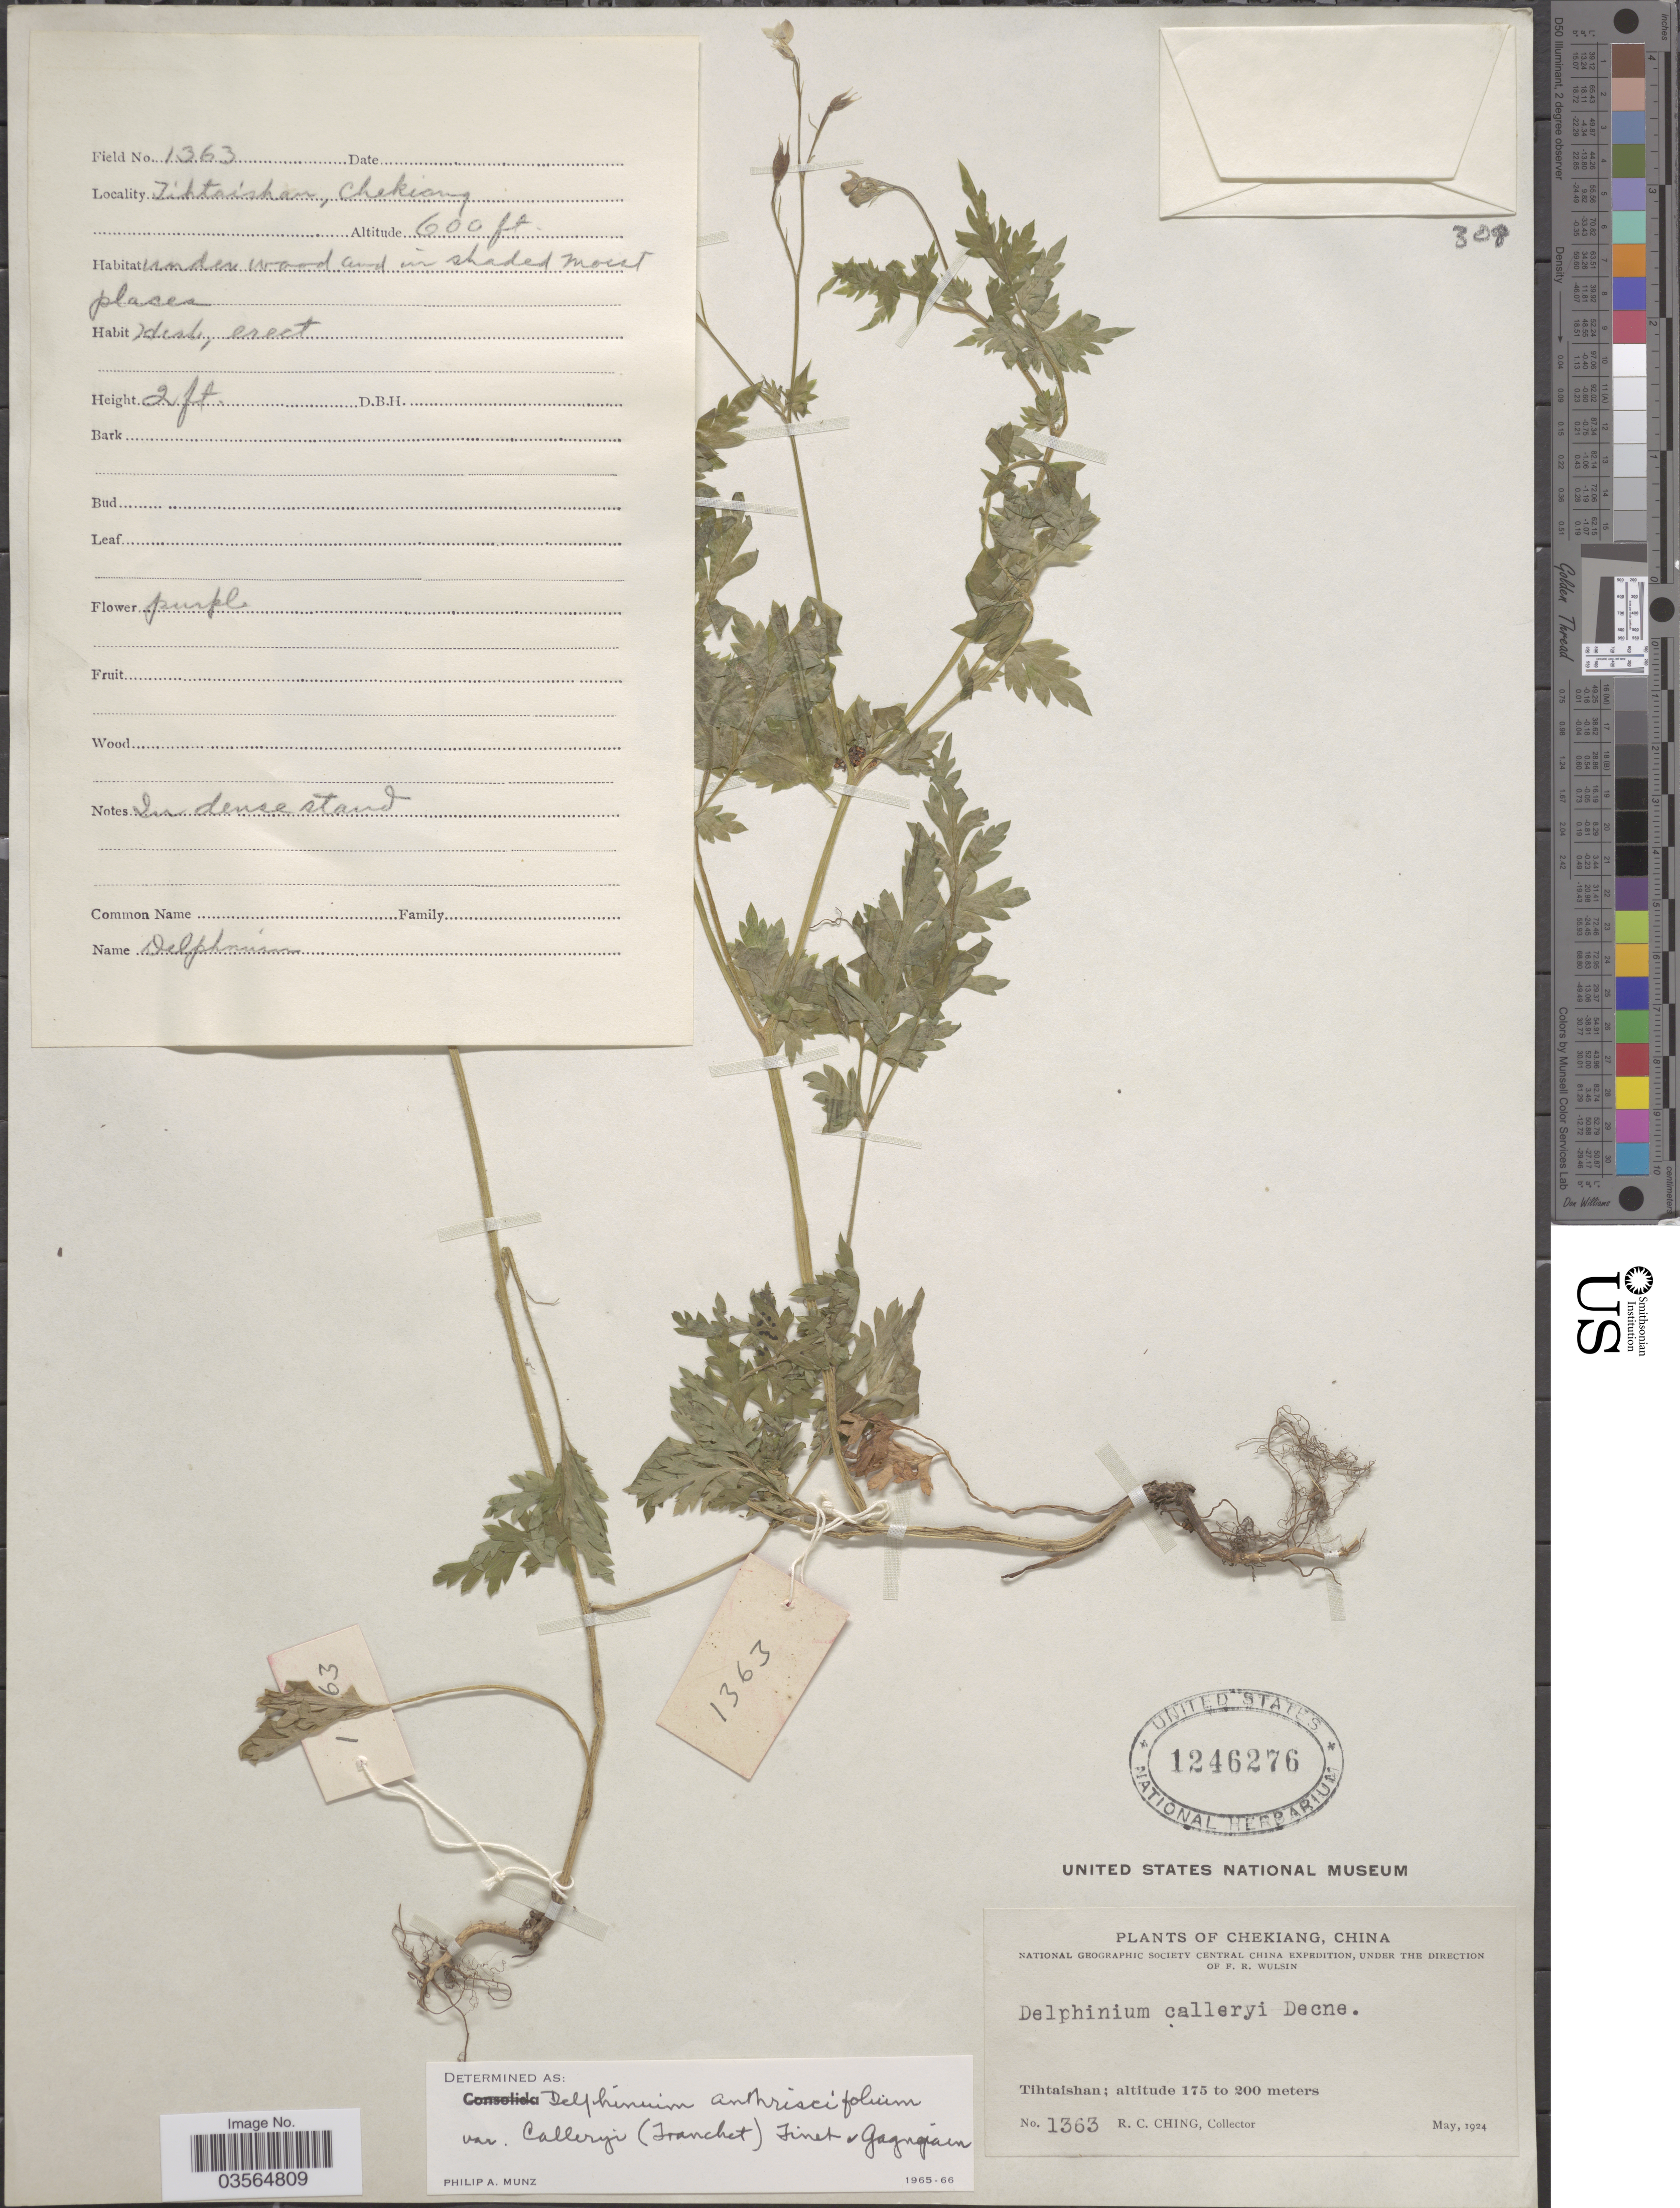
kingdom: Plantae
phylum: Tracheophyta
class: Magnoliopsida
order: Ranunculales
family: Ranunculaceae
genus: Delphinium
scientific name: Delphinium anthriscifolium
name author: Hance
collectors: R. C. Ching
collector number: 1363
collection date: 1924-05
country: China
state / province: Zhejiang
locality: Chekiang. Tihtaishan.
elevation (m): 183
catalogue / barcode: US 1246276